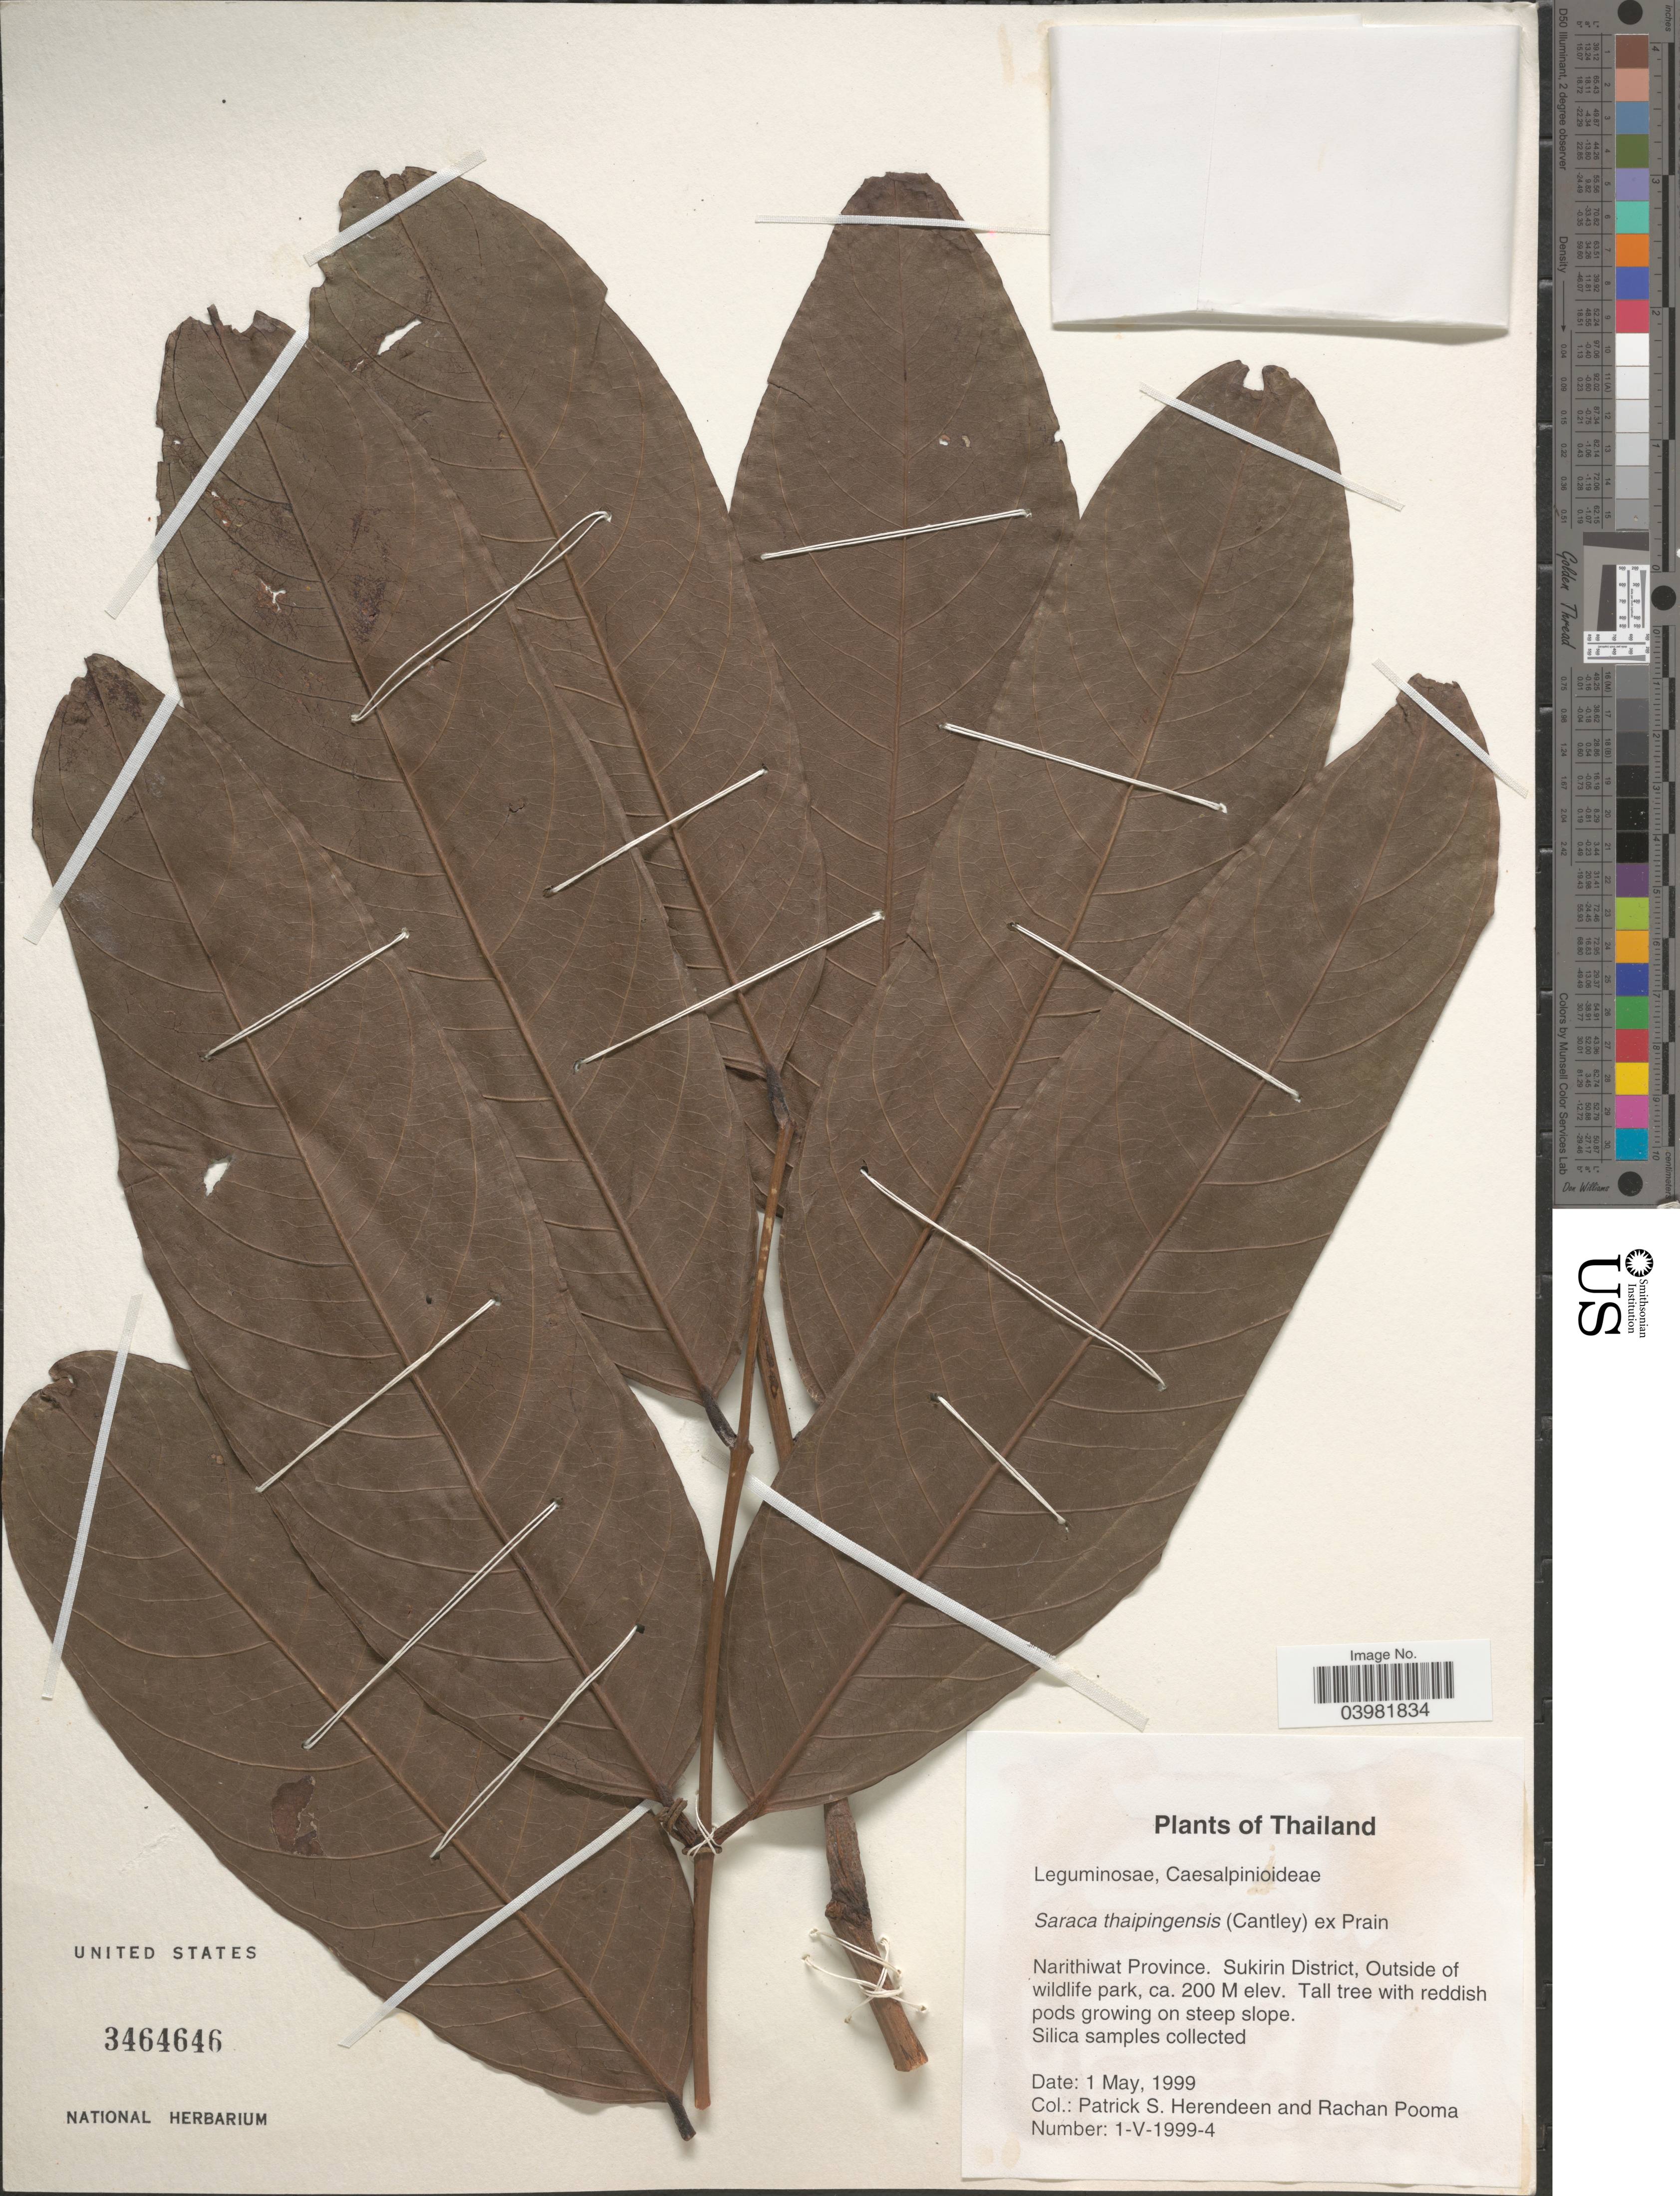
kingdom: Plantae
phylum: Tracheophyta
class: Magnoliopsida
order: Fabales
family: Fabaceae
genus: Saraca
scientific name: Saraca thaipingensis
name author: J. Cantley ex Prain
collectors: P. S. Herendeen & R. Pooma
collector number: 1-V-1999-4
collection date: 1999-05-01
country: Thailand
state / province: Narathiwat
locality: Narithiwat Province. Sukirin District, Outside of wildlife park.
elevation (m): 200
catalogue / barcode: US 3464646